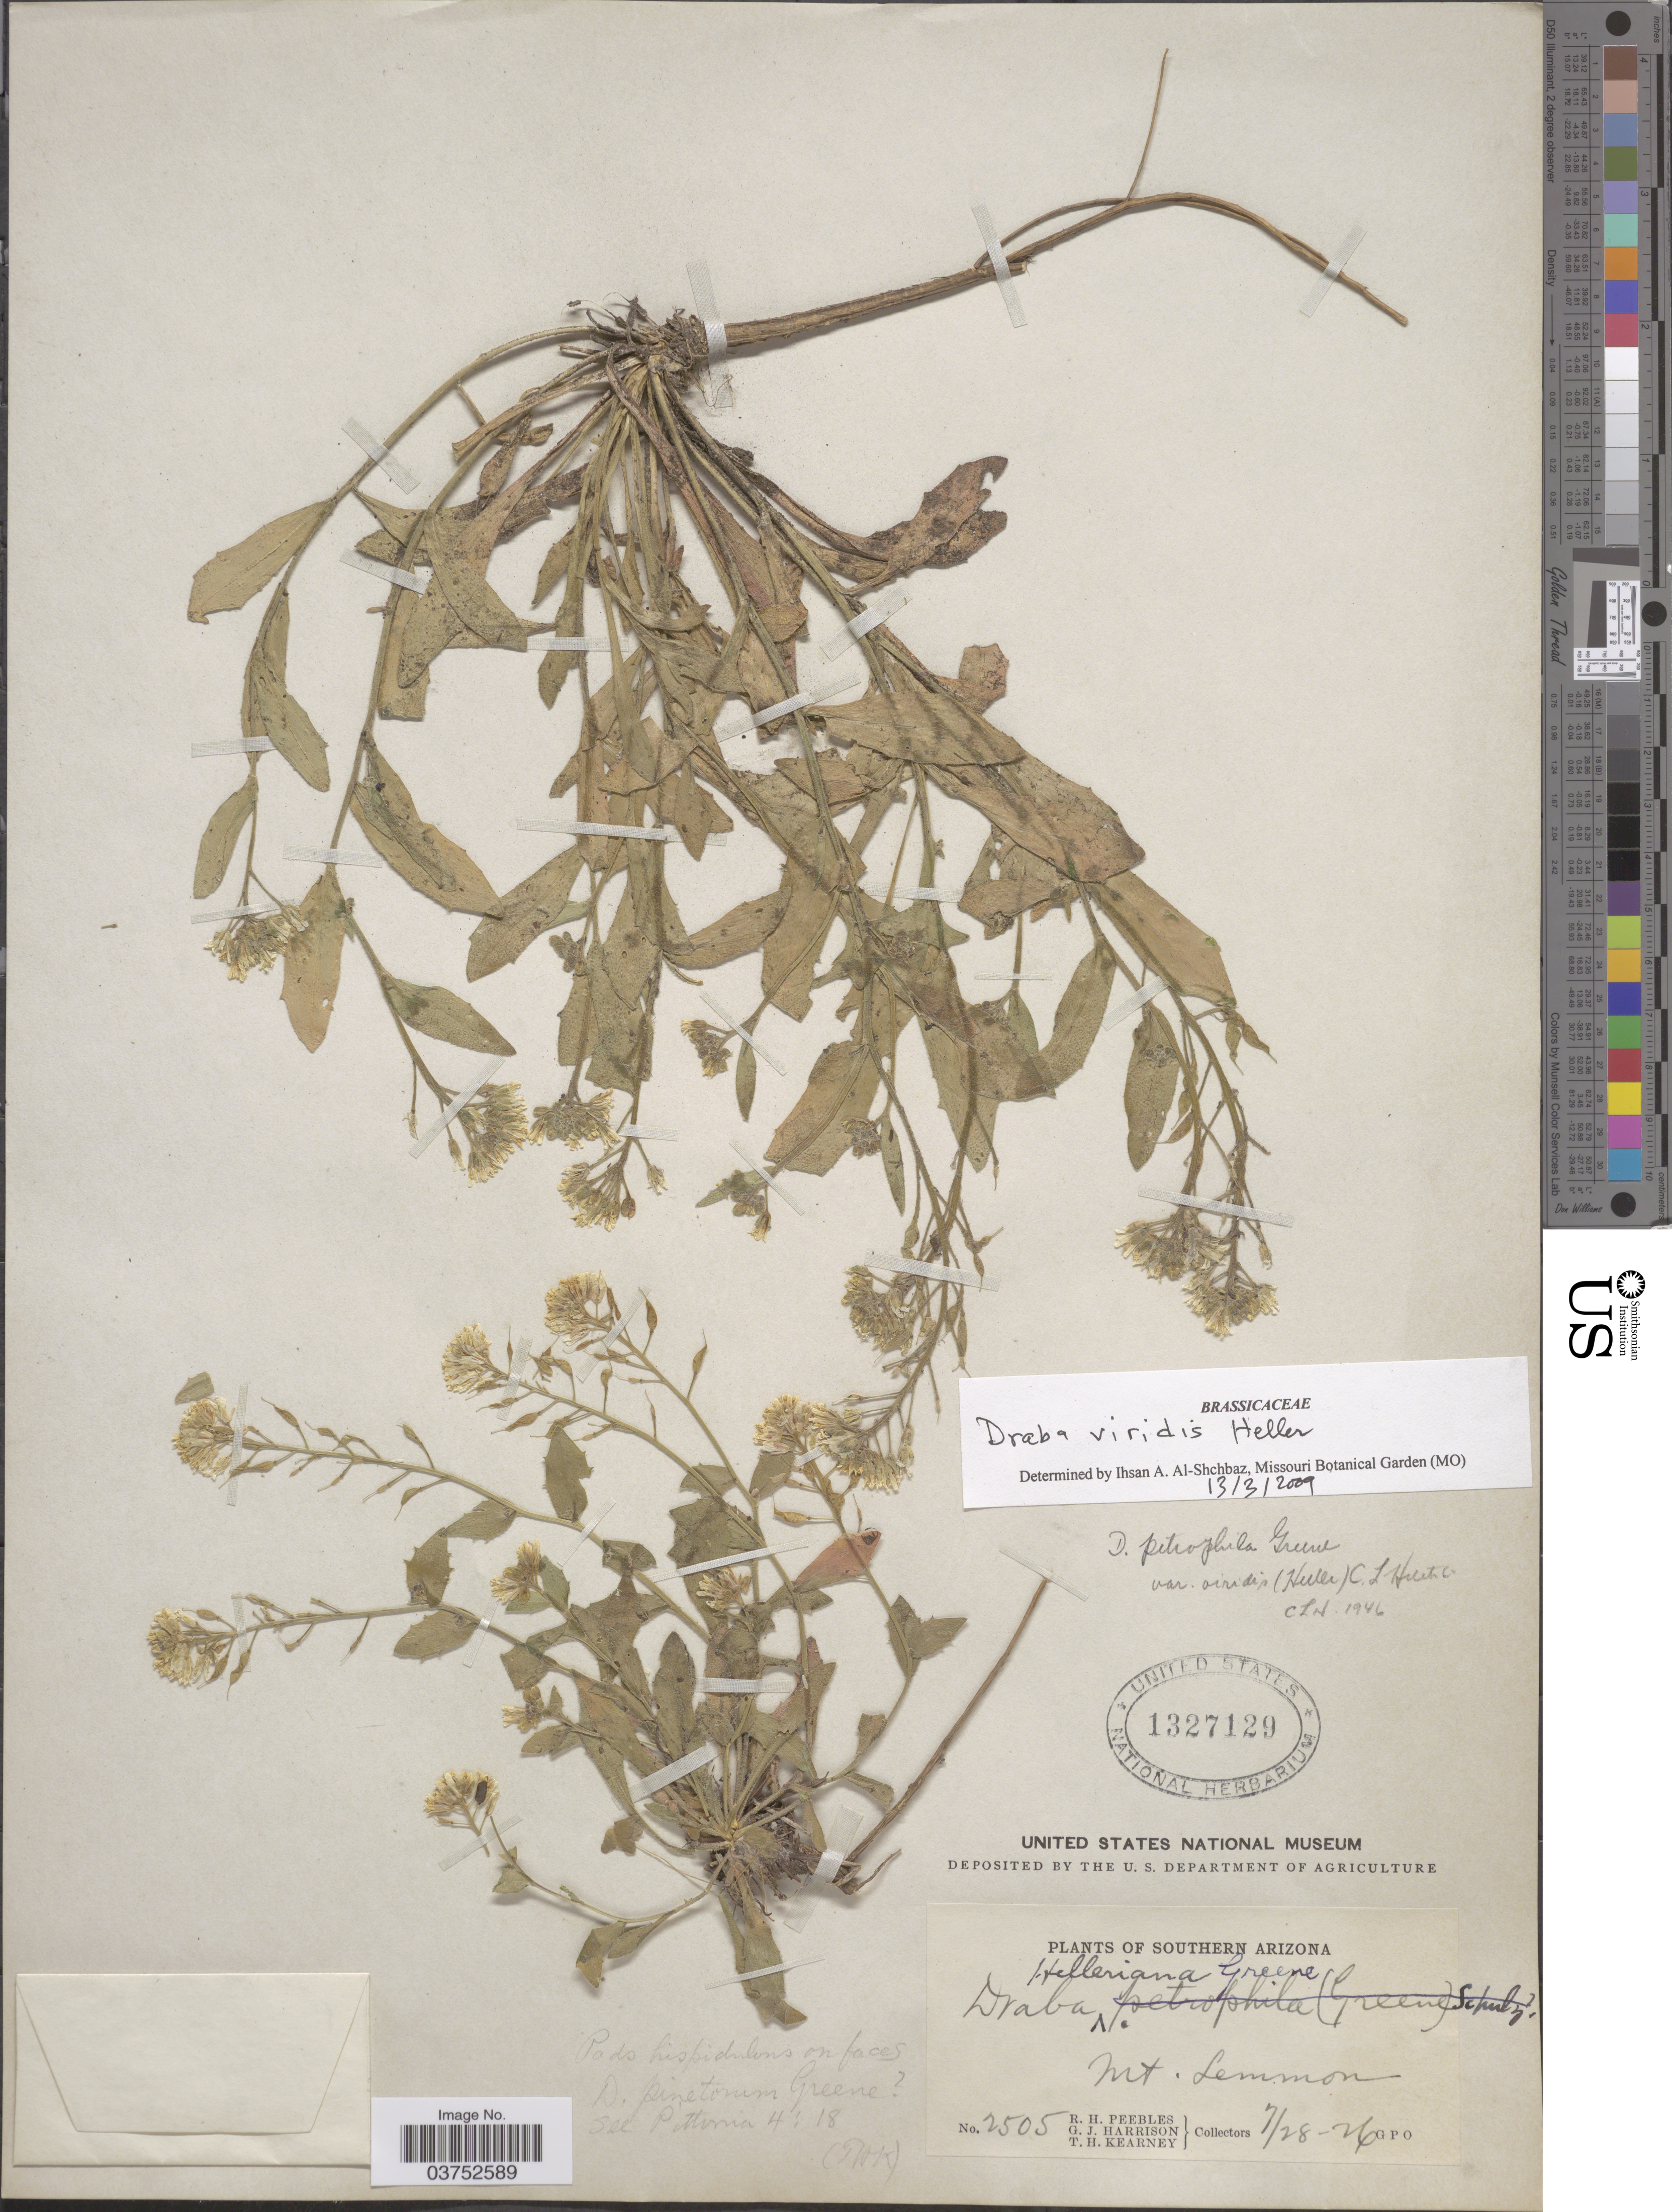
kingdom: Plantae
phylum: Tracheophyta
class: Magnoliopsida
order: Brassicales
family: Brassicaceae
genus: Draba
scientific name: Draba viridis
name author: (A. Gray) A. Heller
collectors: R. H. Peebles, G. J. Harrison & T. H. Kearney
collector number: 2505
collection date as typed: Transcribed d/m/y: 28/7/26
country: United States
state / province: Arizona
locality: Southern Arizona. Mt. Lemmon.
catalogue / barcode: US 1327129